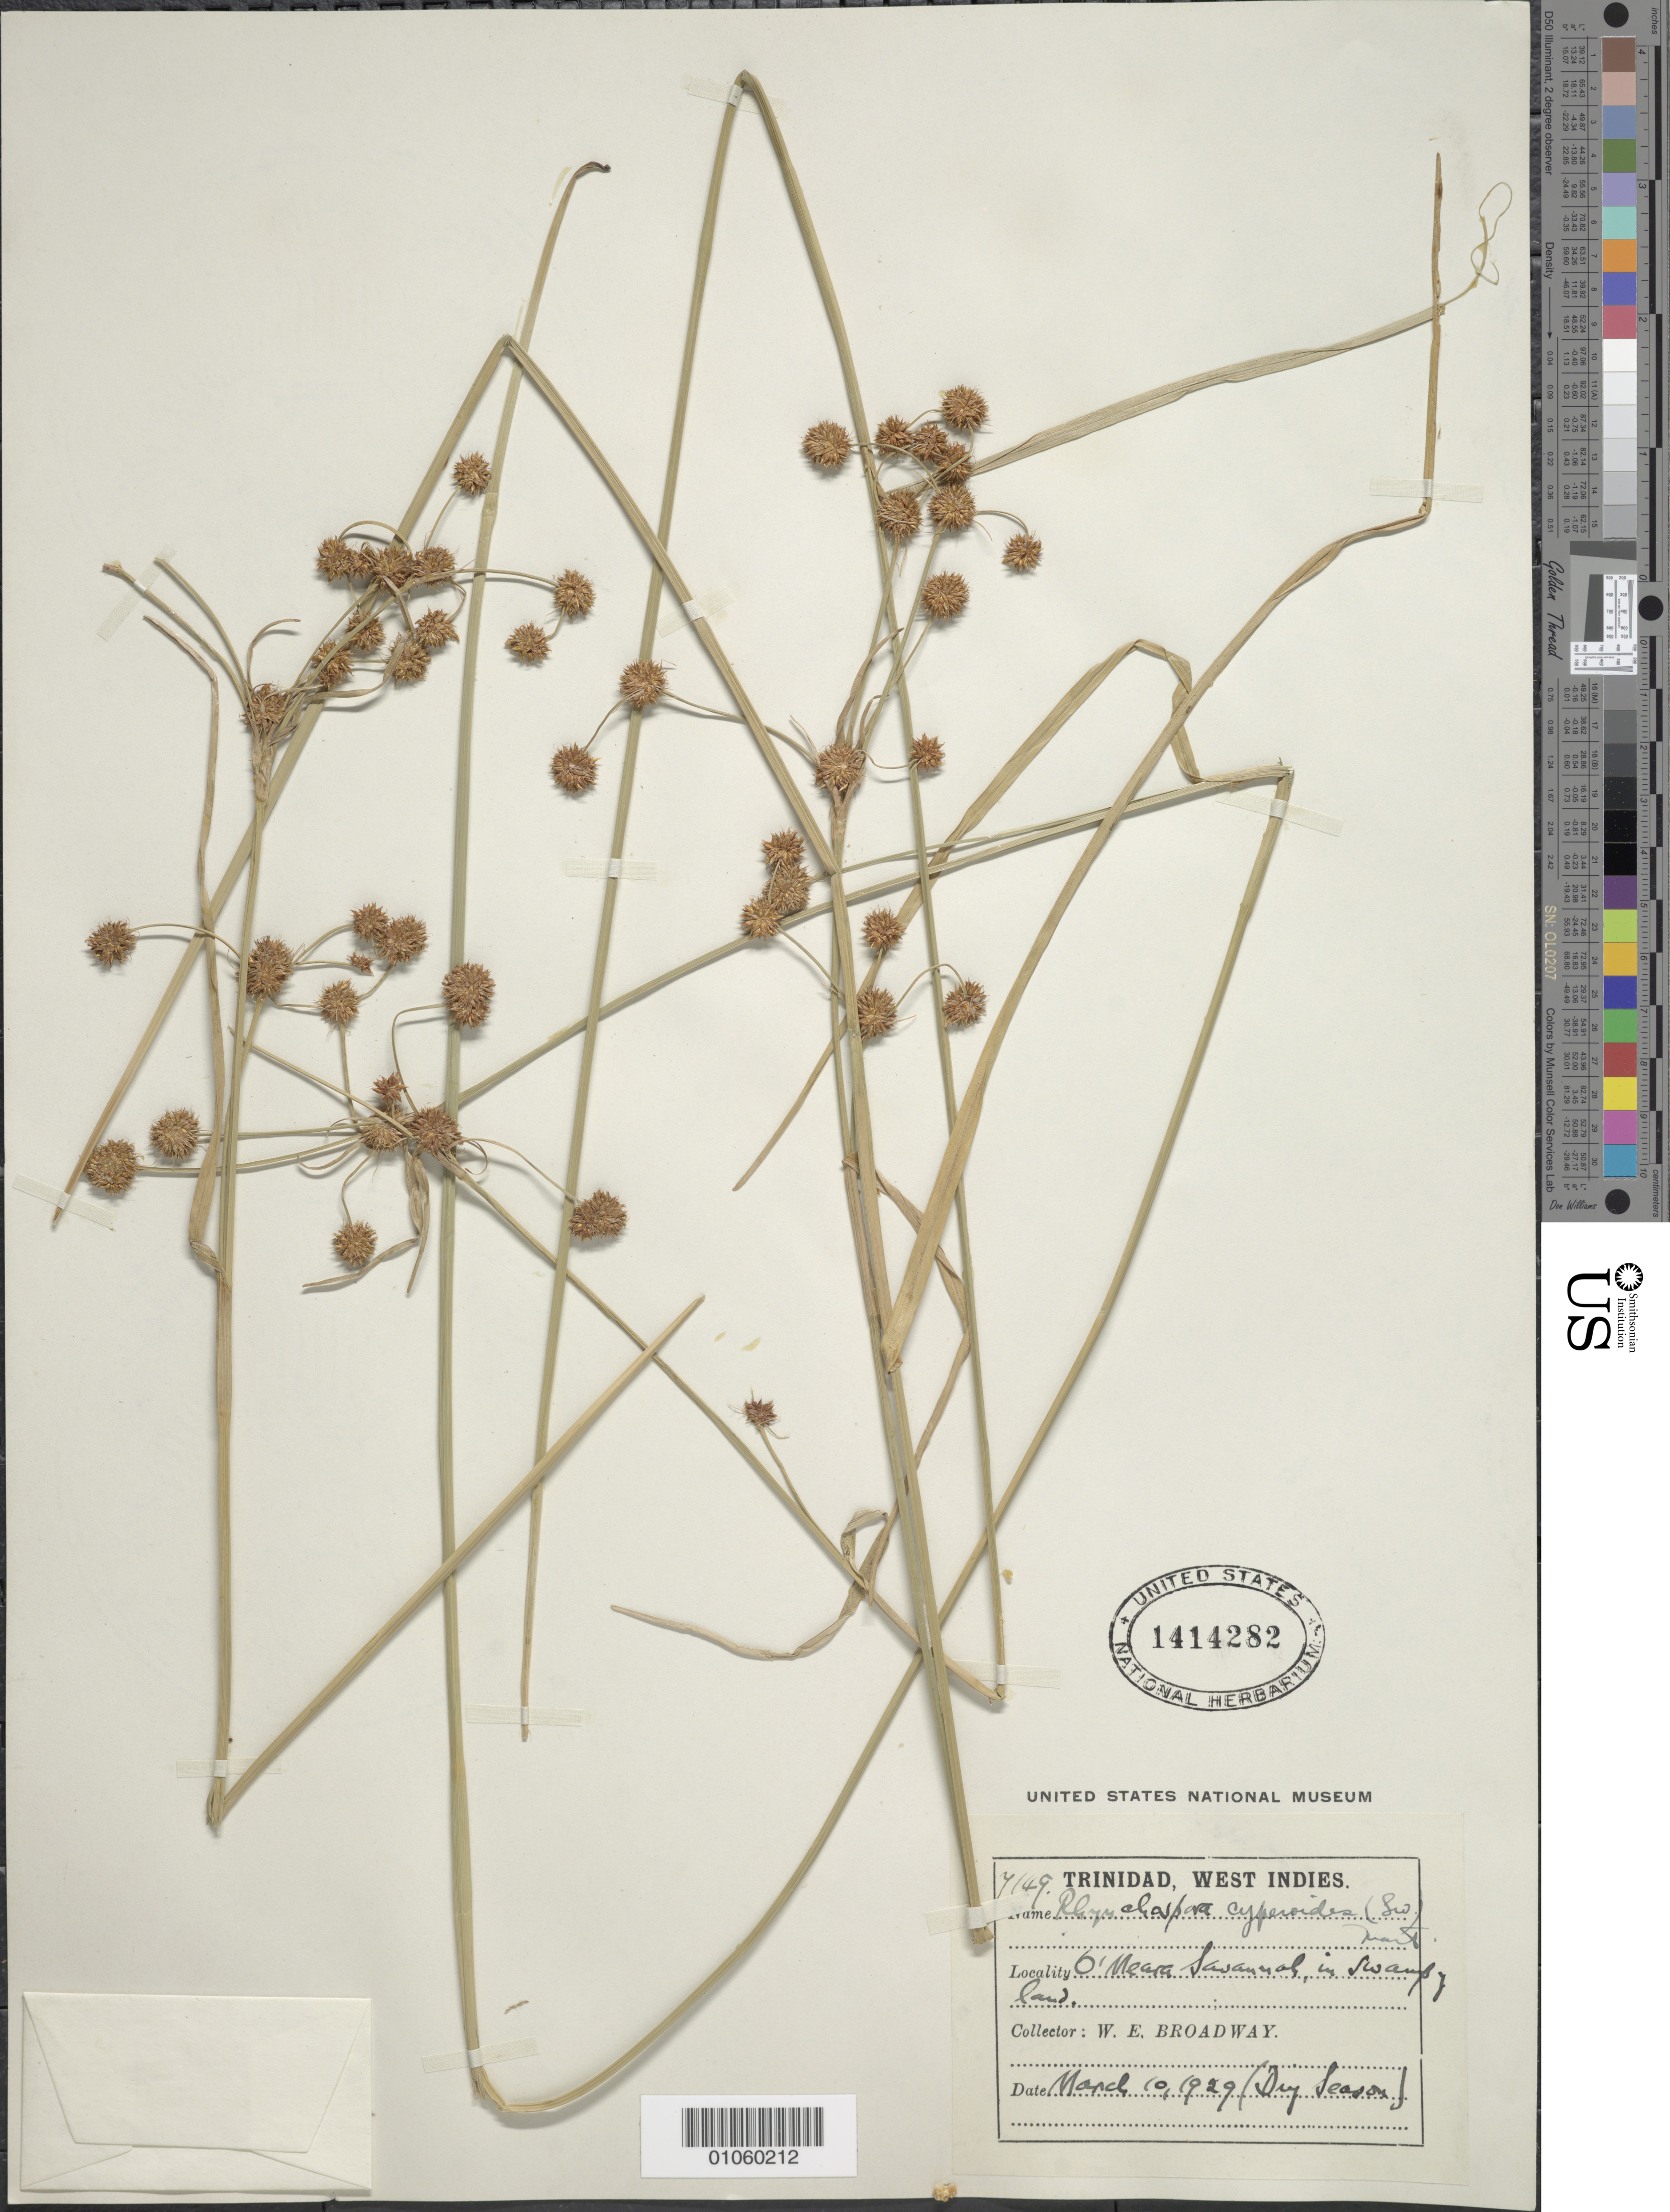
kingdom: Plantae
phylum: Tracheophyta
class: Liliopsida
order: Poales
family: Cyperaceae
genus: Rhynchospora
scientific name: Rhynchospora holoschoenoides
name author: (Rich.) Herter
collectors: W. E. Broadway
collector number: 7149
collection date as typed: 10 Mar 1929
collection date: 1929-03-10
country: Trinidad and Tobago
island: Trinidad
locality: O'Meara Savannah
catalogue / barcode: US 1414282